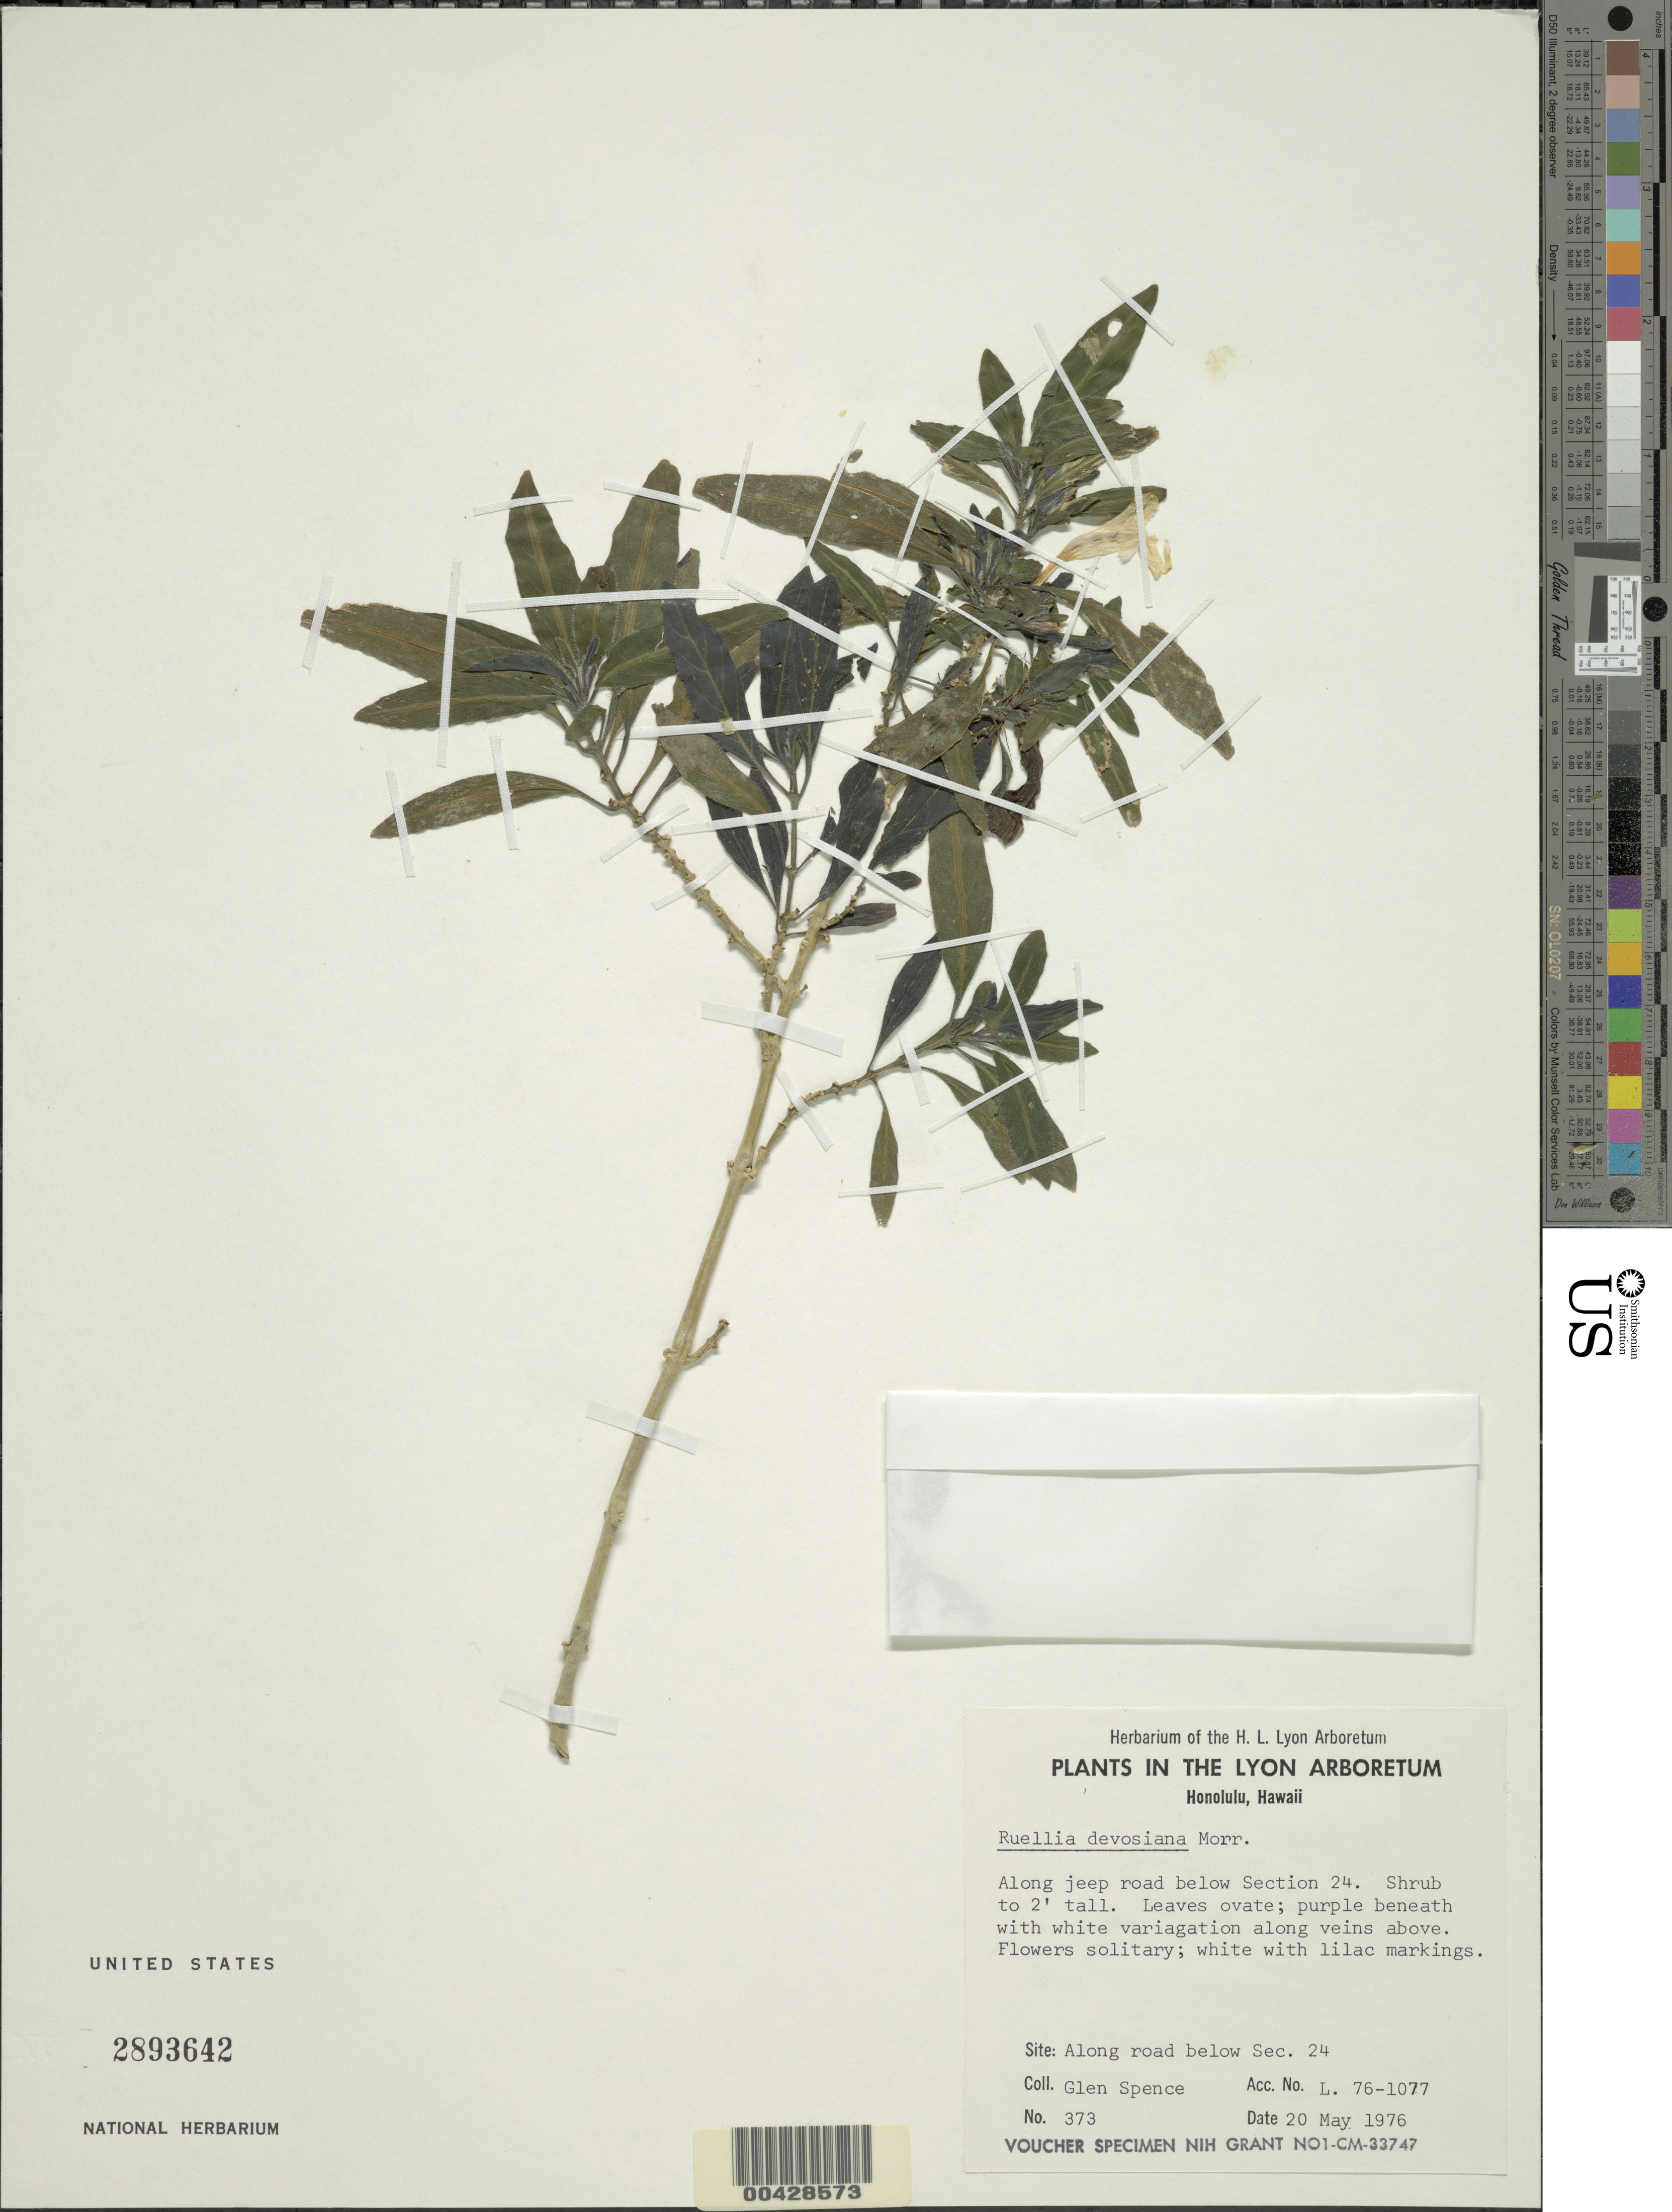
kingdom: Plantae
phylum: Tracheophyta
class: Magnoliopsida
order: Lamiales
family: Acanthaceae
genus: Ruellia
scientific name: Ruellia devosiana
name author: Jacob-Makoy ex É. Morren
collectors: G. Spence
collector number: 373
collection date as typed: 20 May 1976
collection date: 1976-05-20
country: United States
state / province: Hawaii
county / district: Honolulu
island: Oahu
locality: Lyon Arboretum, Honolulu, along jeep road below Sec. 24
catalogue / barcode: US 2893642